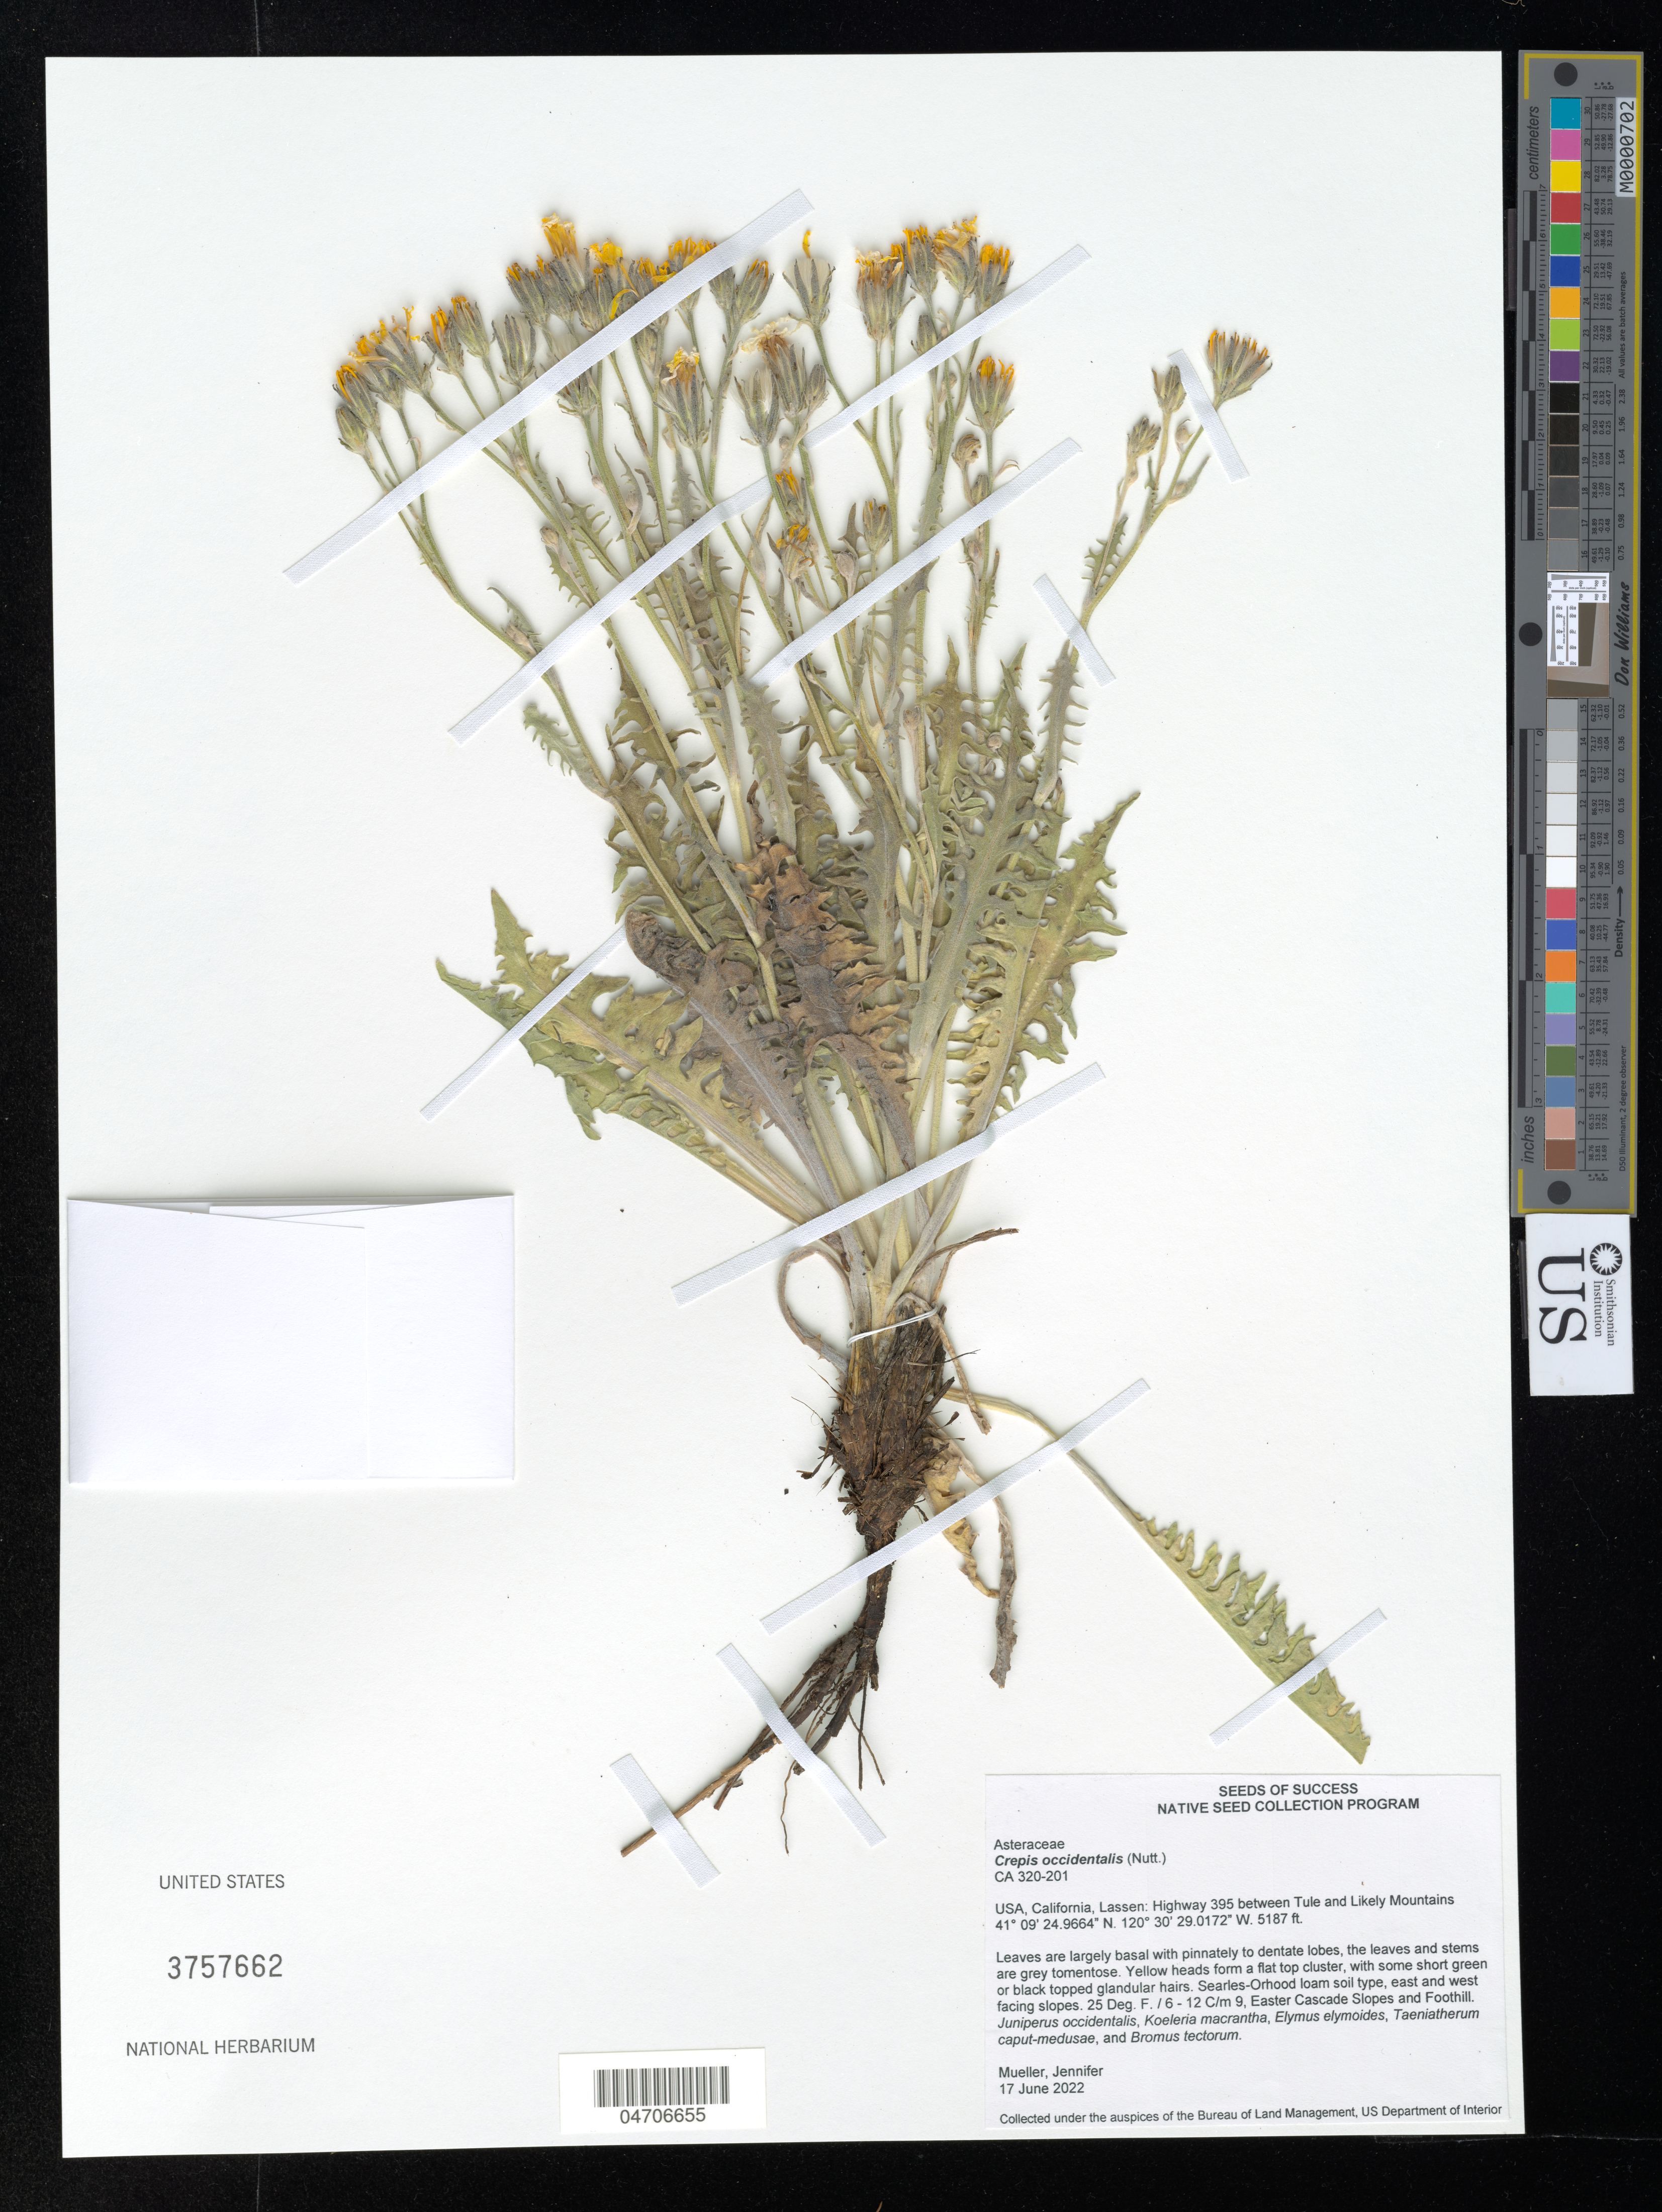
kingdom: Plantae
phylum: Tracheophyta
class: Magnoliopsida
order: Asterales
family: Asteraceae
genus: Crepis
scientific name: Crepis occidentalis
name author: Nutt.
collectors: J. Mueller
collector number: CA320-201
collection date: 2022-06-17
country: United States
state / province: California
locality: Lassen: Highway 395 between Tule and Likely Mountains.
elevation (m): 1581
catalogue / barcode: US 3757662